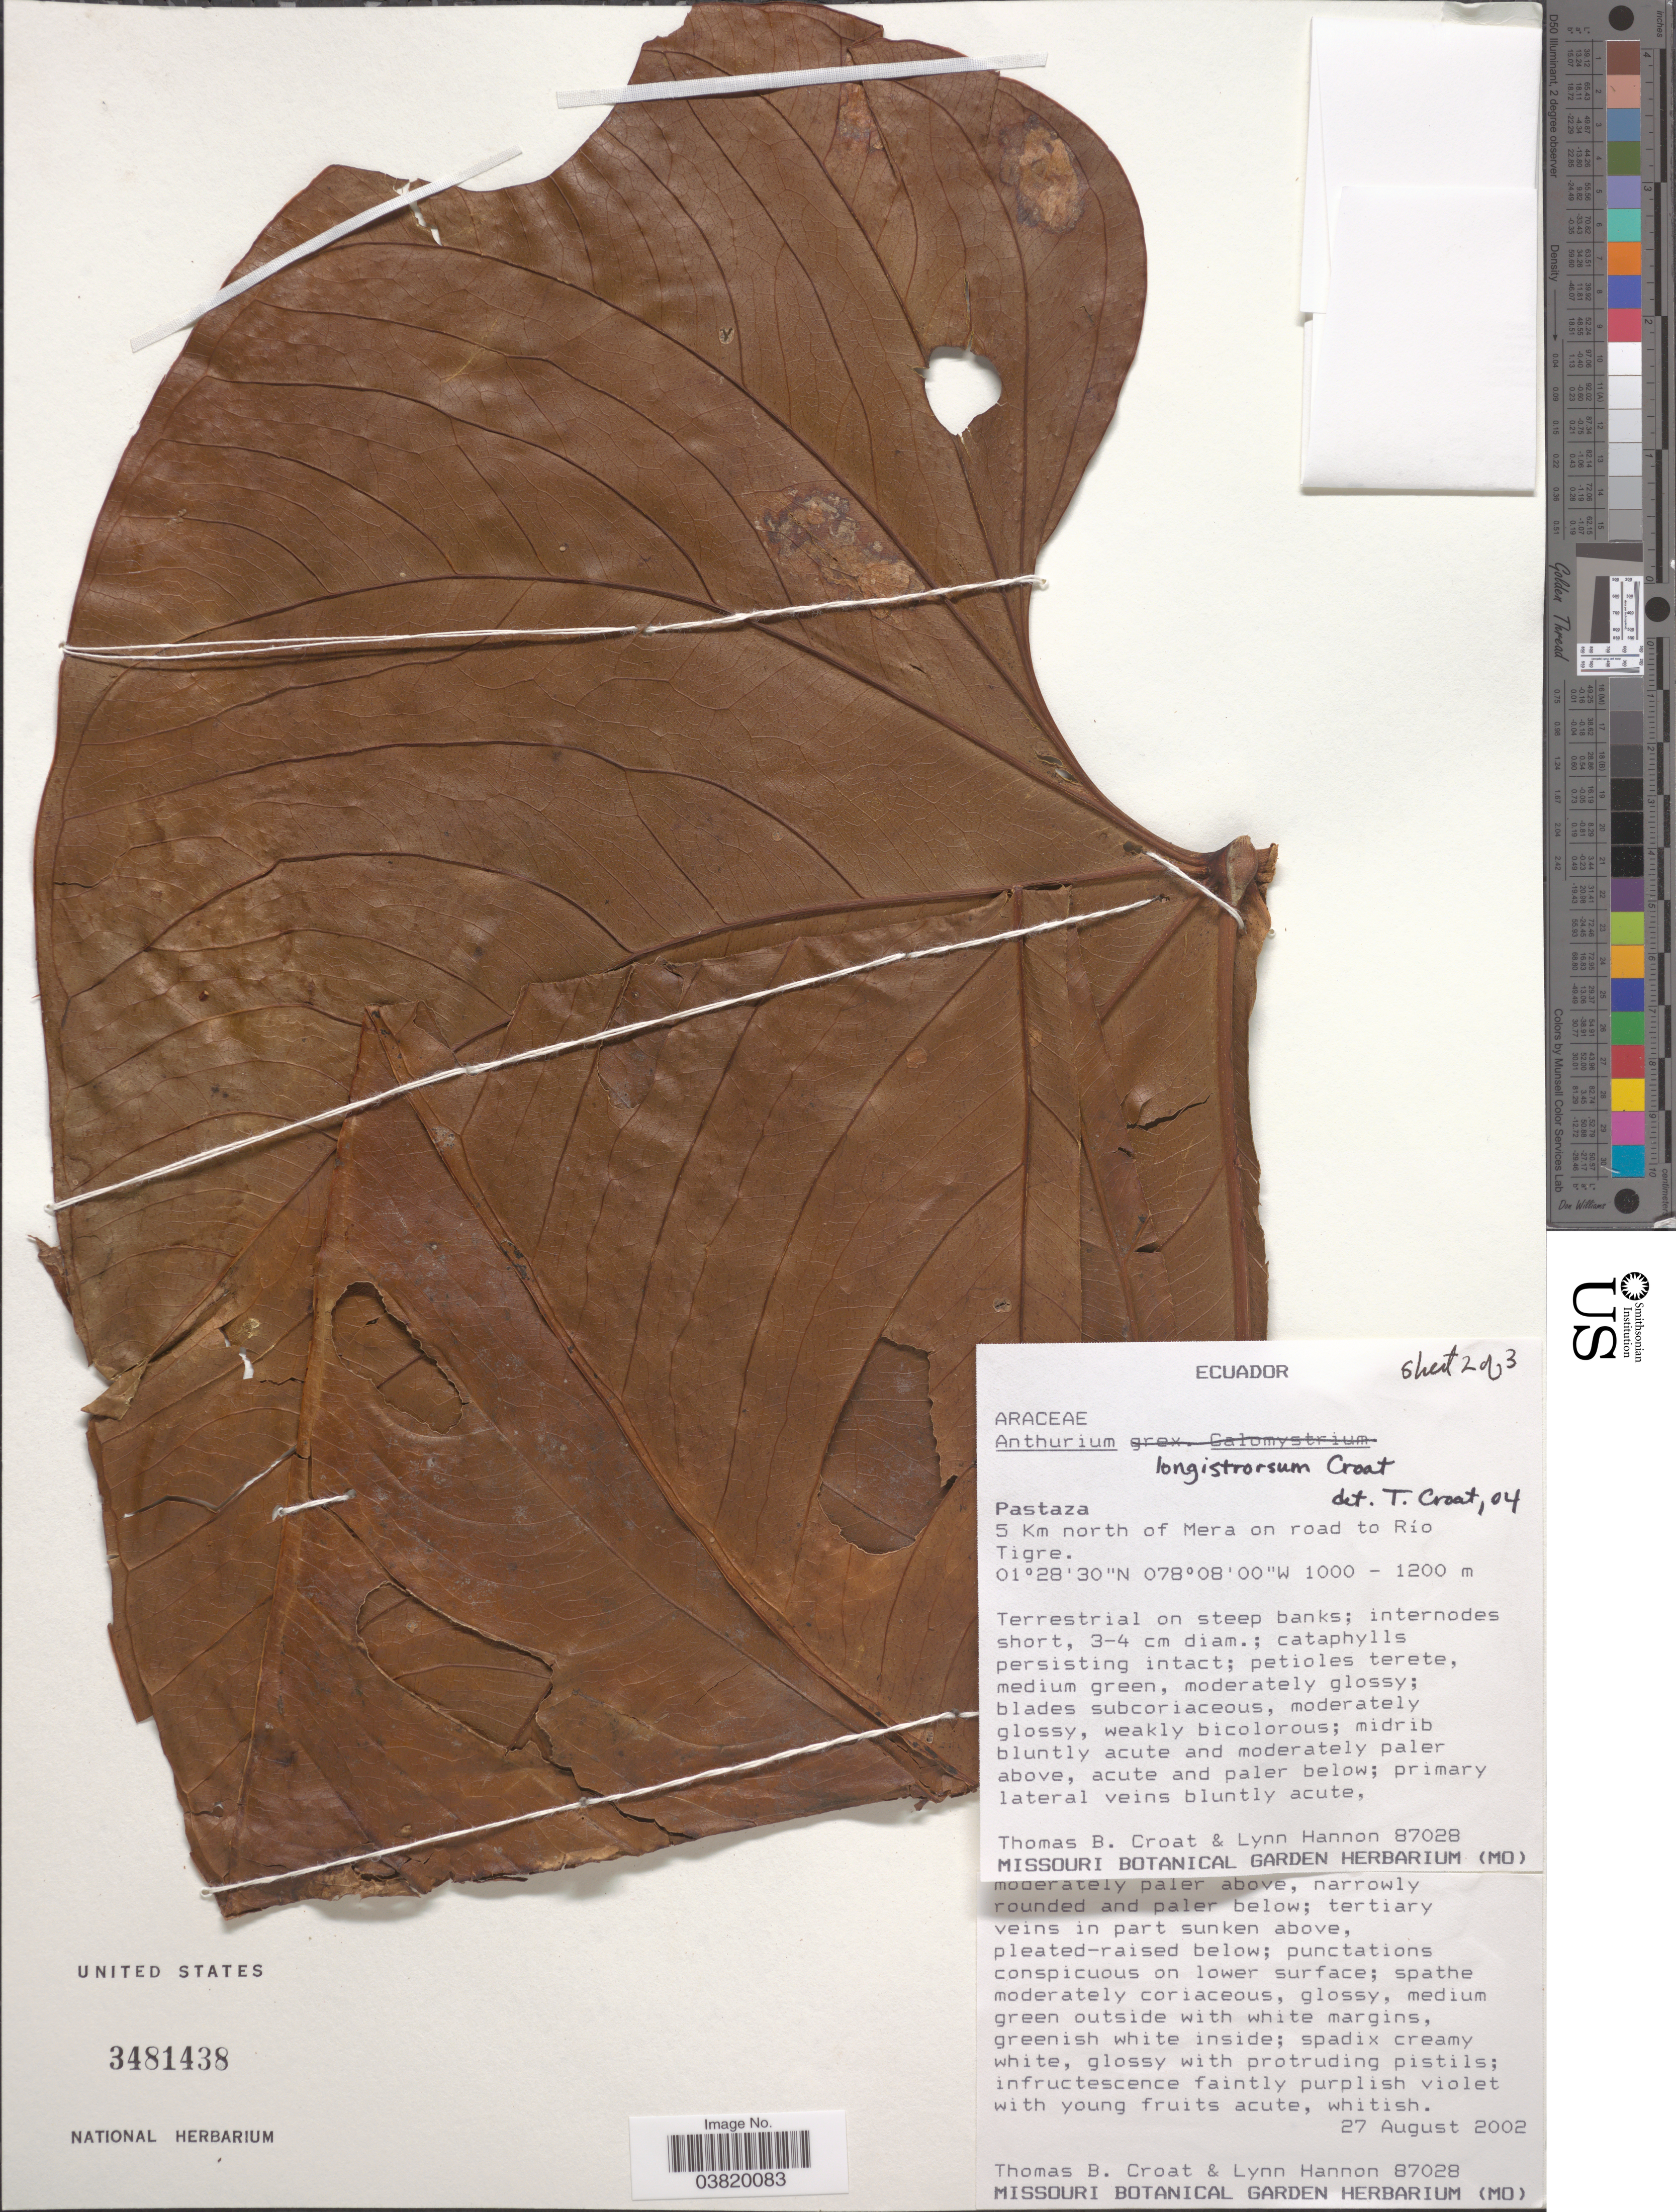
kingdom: Plantae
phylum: Tracheophyta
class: Liliopsida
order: Alismatales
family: Araceae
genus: Anthurium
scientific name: Anthurium longistrorsum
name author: Croat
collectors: T. B. Croat & L. Hannon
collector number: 87028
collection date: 2002-08-27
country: Ecuador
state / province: Pastaza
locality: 5 Km north of Mera on road to Río Tigre.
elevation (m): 1000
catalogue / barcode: US 3481438